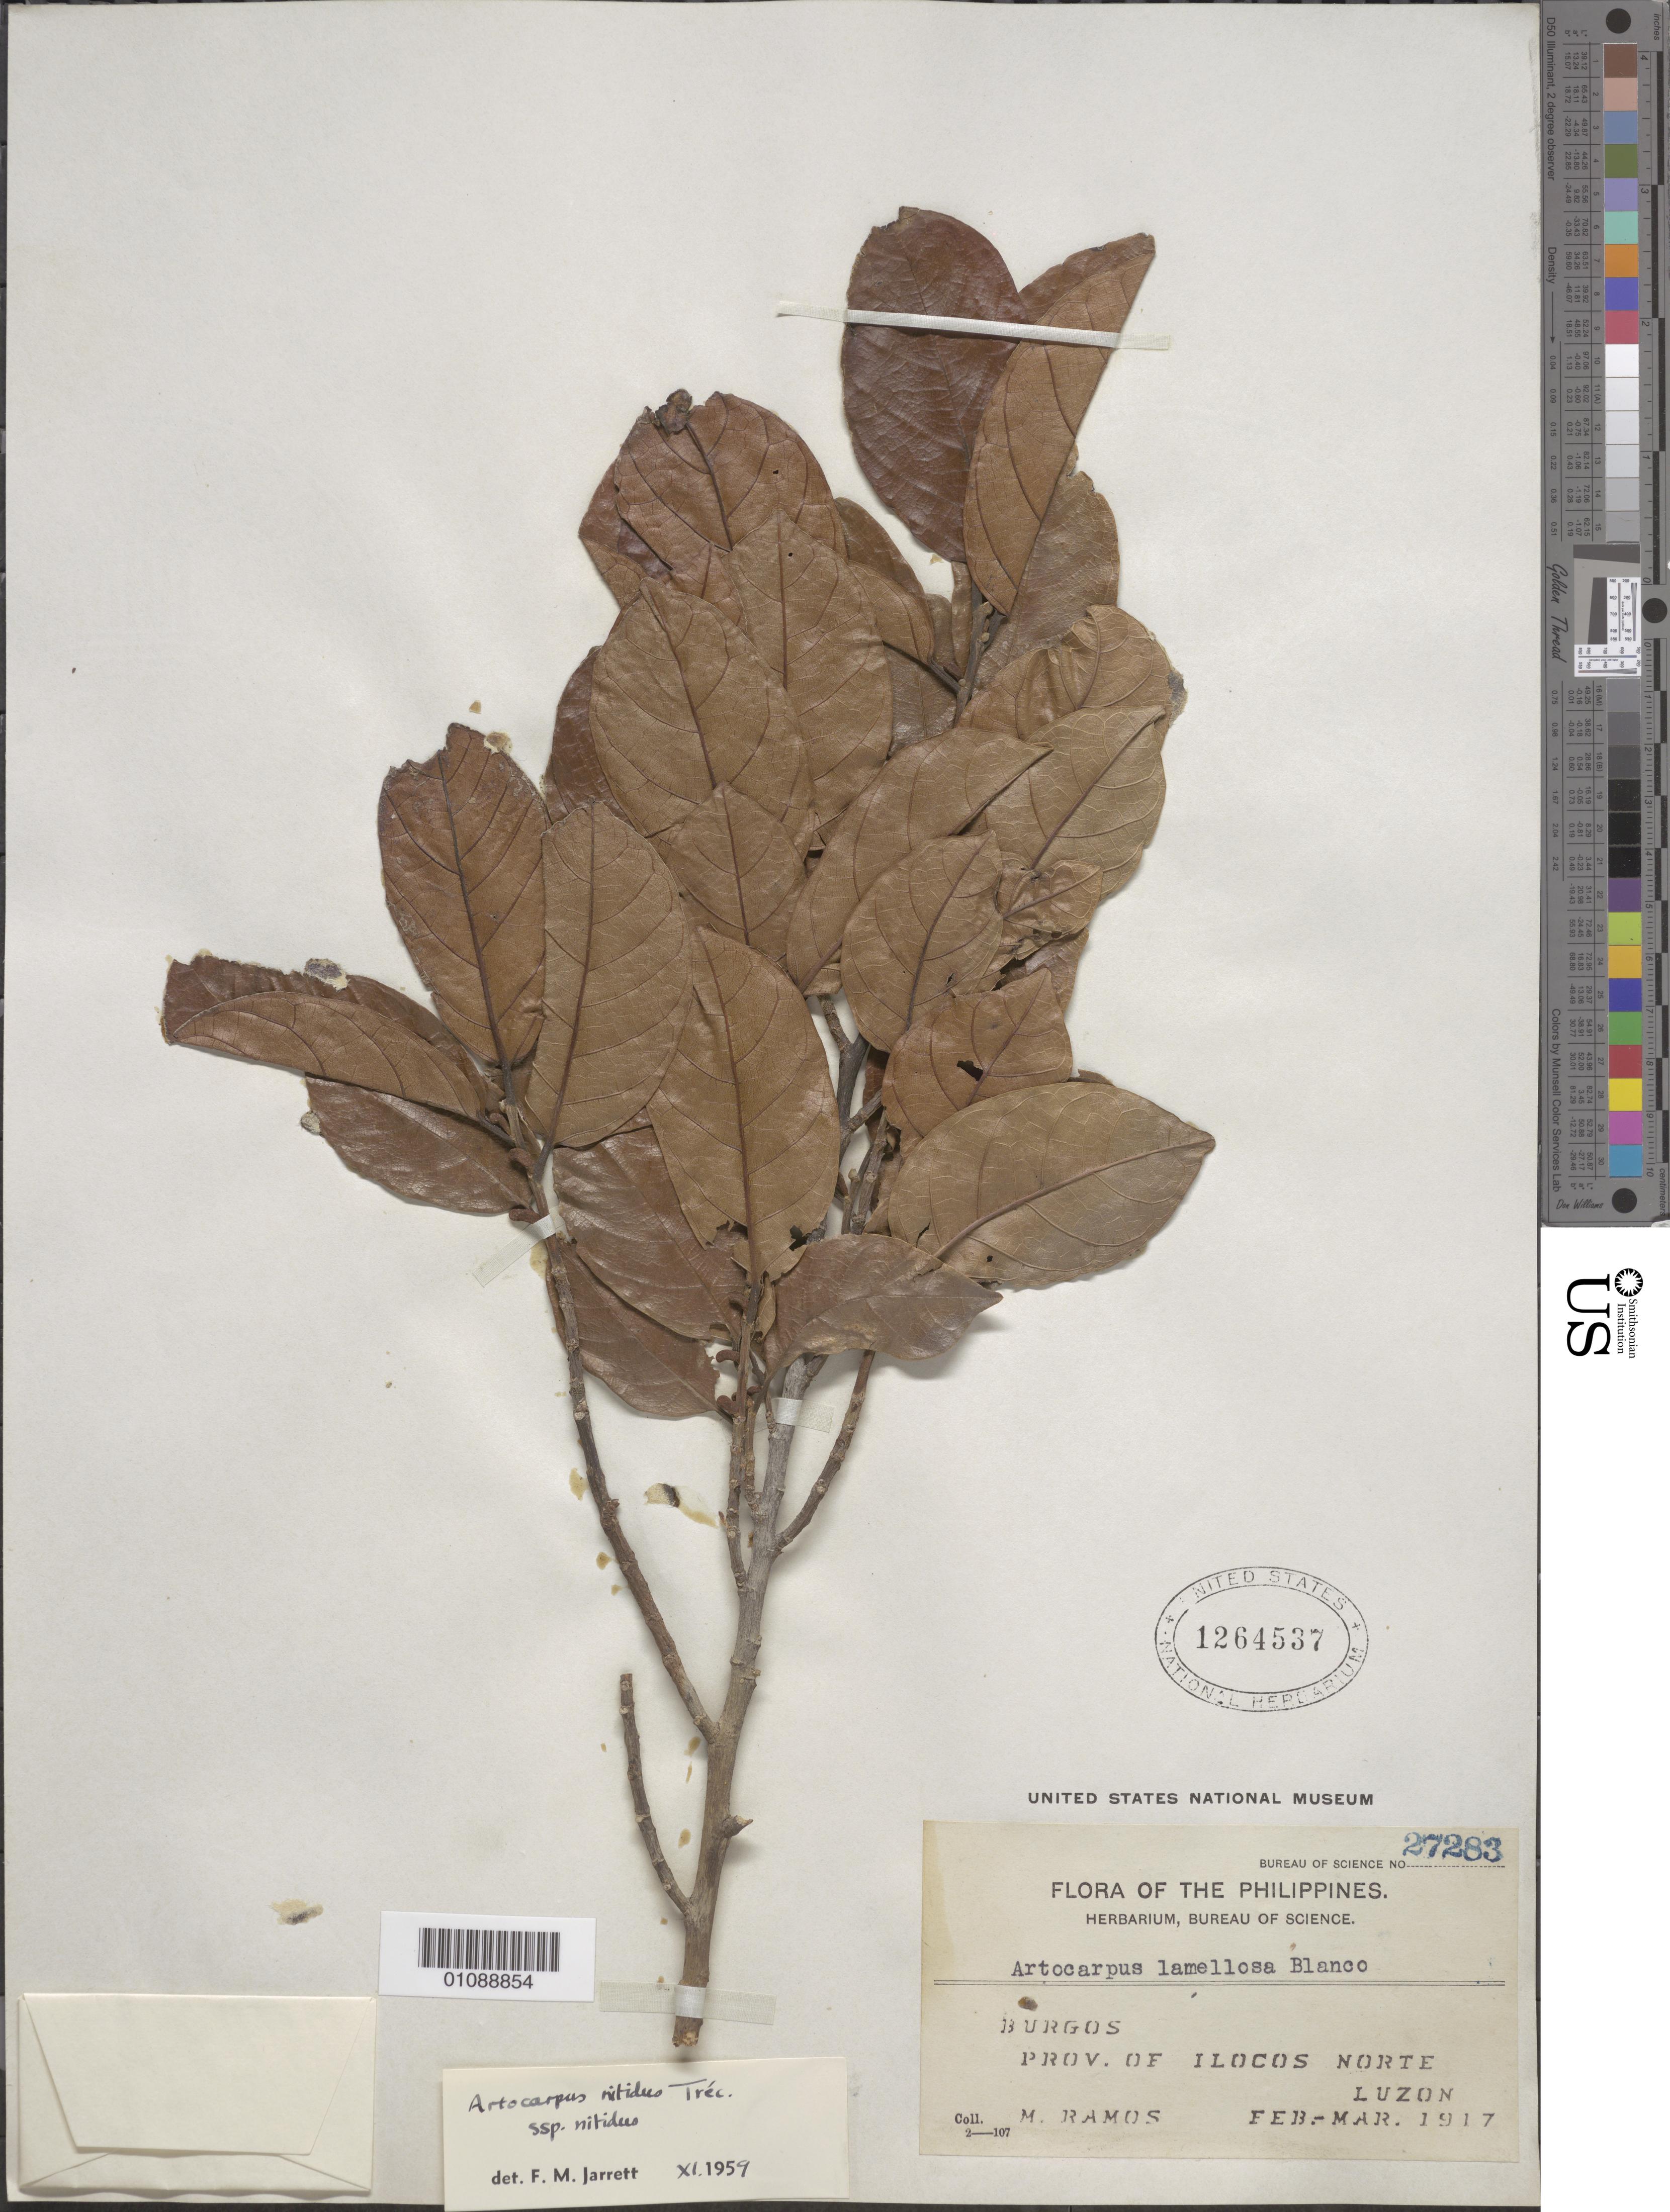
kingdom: Plantae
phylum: Tracheophyta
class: Magnoliopsida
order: Rosales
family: Moraceae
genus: Artocarpus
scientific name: Artocarpus nitidus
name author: Trécul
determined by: Jarrett, Frances M.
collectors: M. Ramos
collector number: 27283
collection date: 1917-02/1917-03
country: Philippines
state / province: Ilocos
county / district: Ilocos Norte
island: Luzon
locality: Burgos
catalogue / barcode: US 1264537